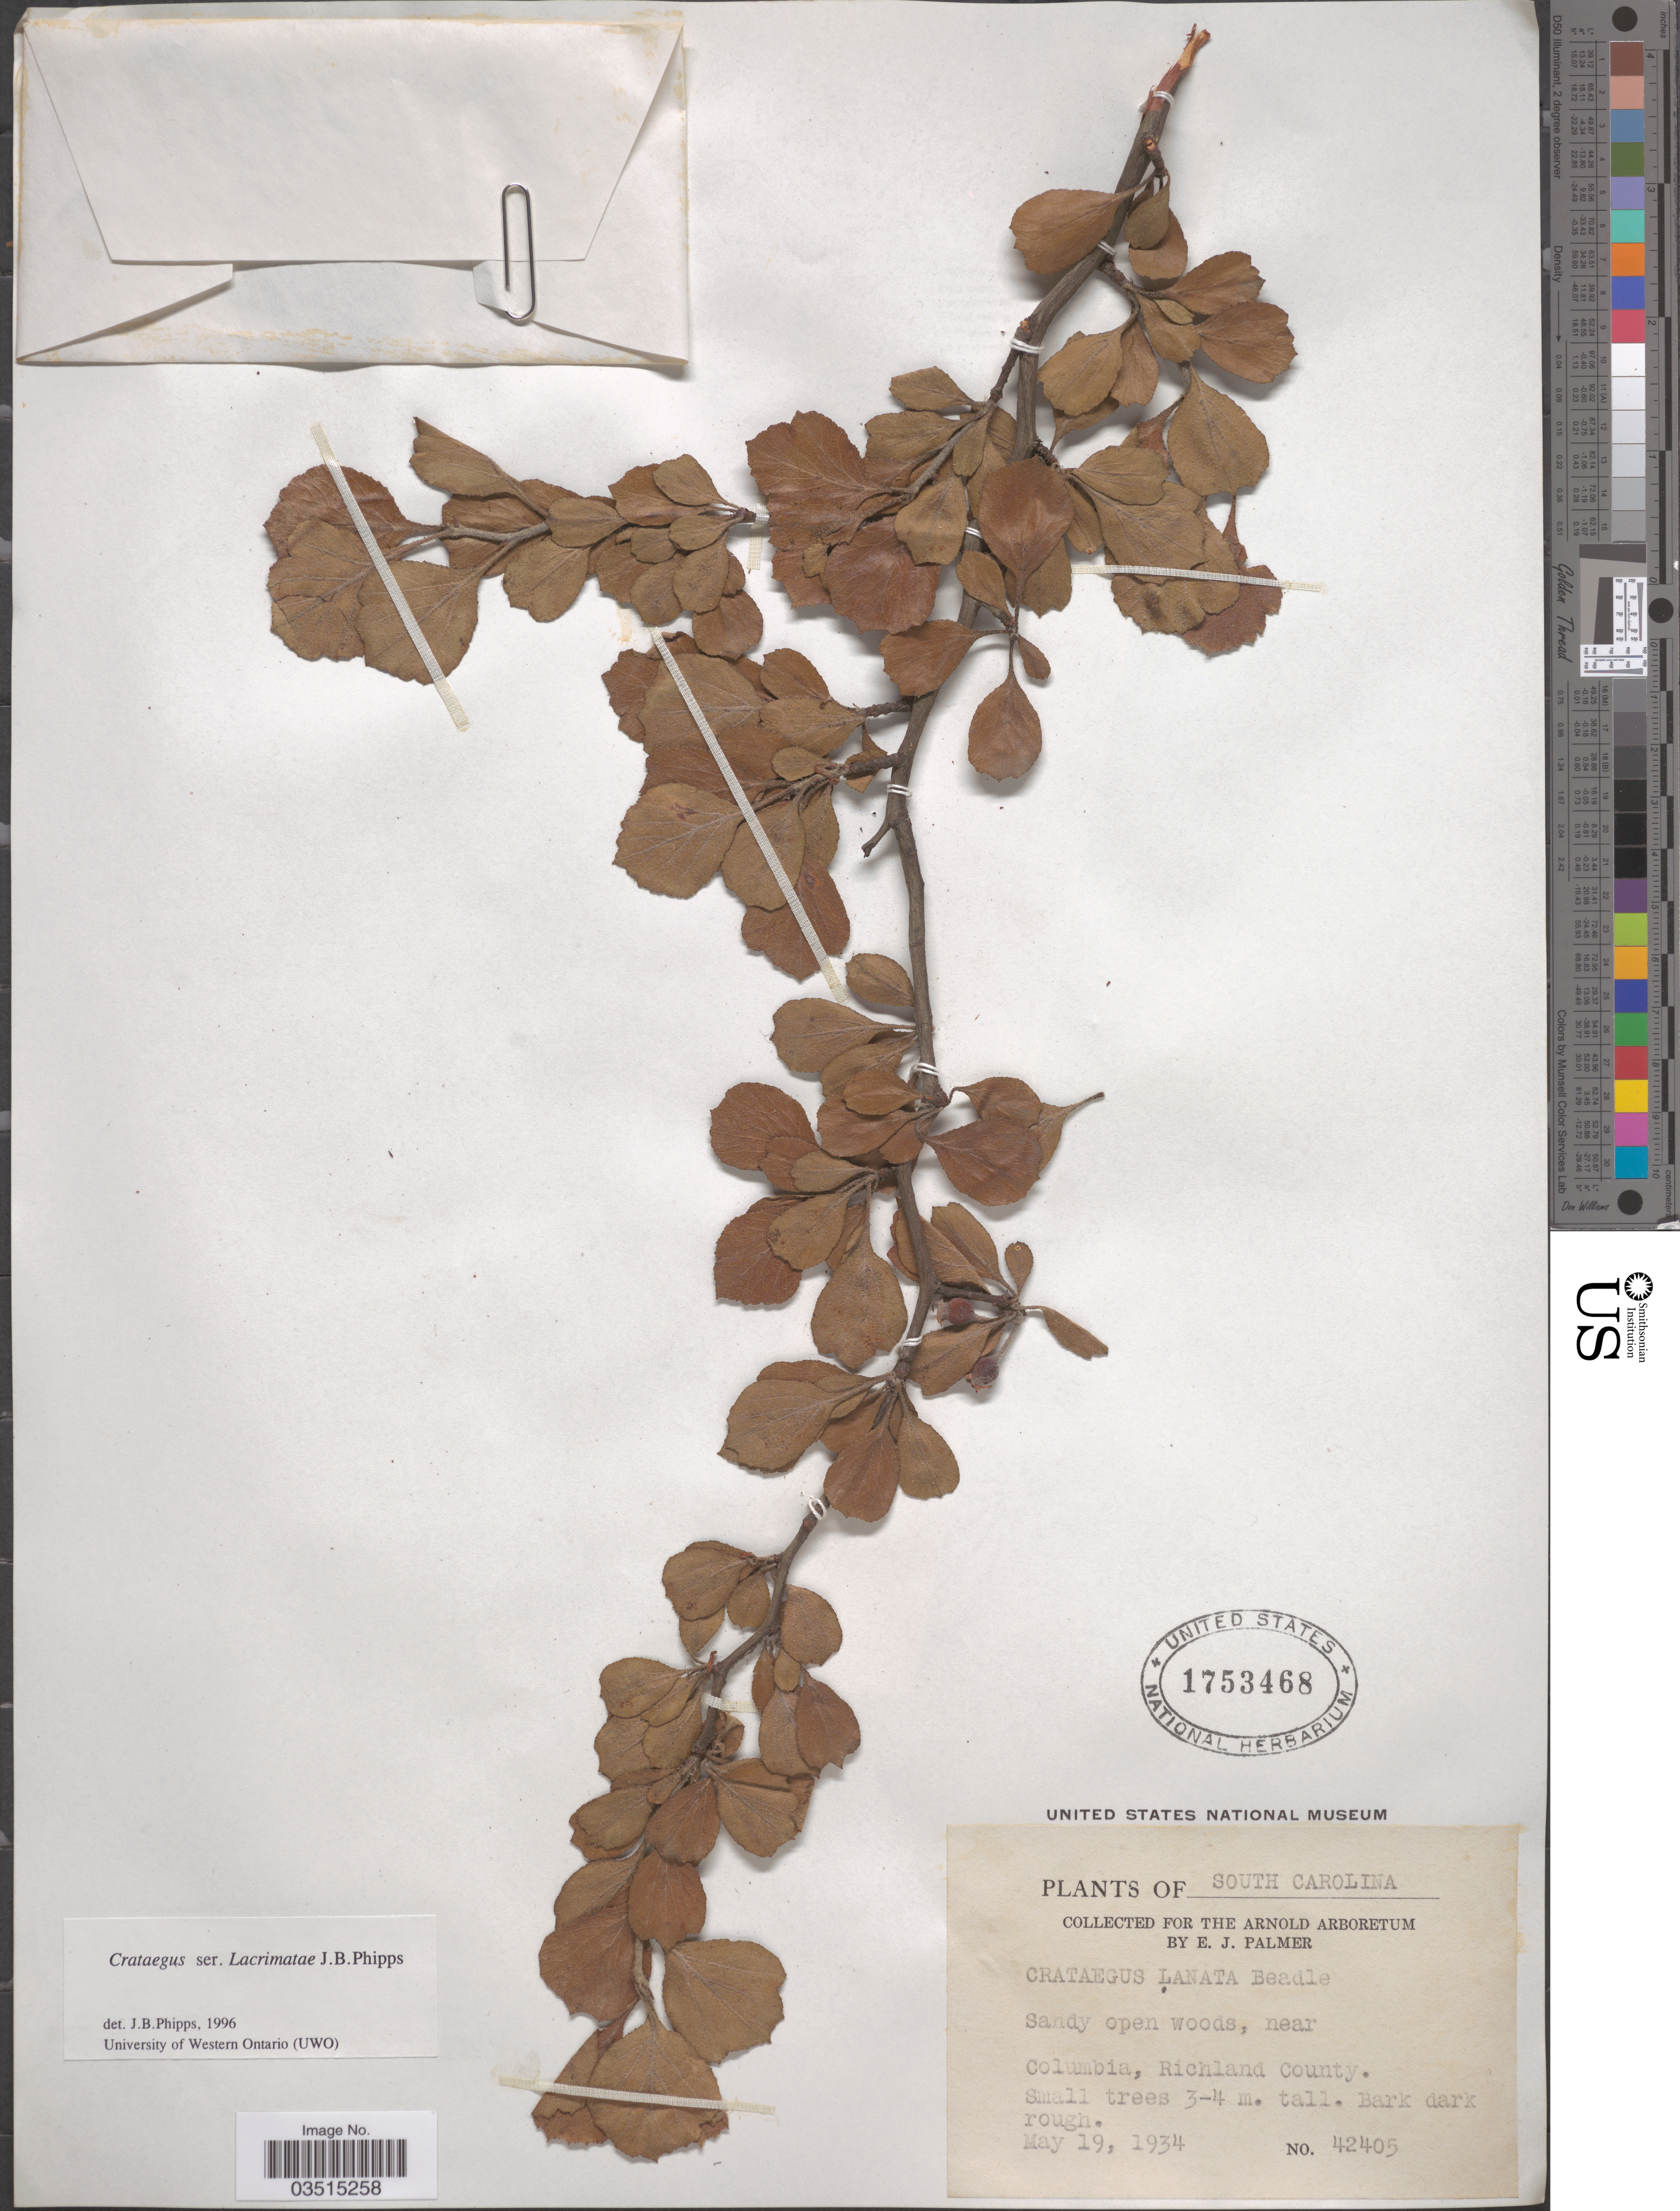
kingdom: Plantae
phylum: Tracheophyta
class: Magnoliopsida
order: Rosales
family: Rosaceae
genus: Crataegus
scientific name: Crataegus lanata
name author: Beadle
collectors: E. J. Palmer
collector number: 42405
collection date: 1934-05-19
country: United States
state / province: South Carolina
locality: Near Columbia, Richland County.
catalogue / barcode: US 1753468